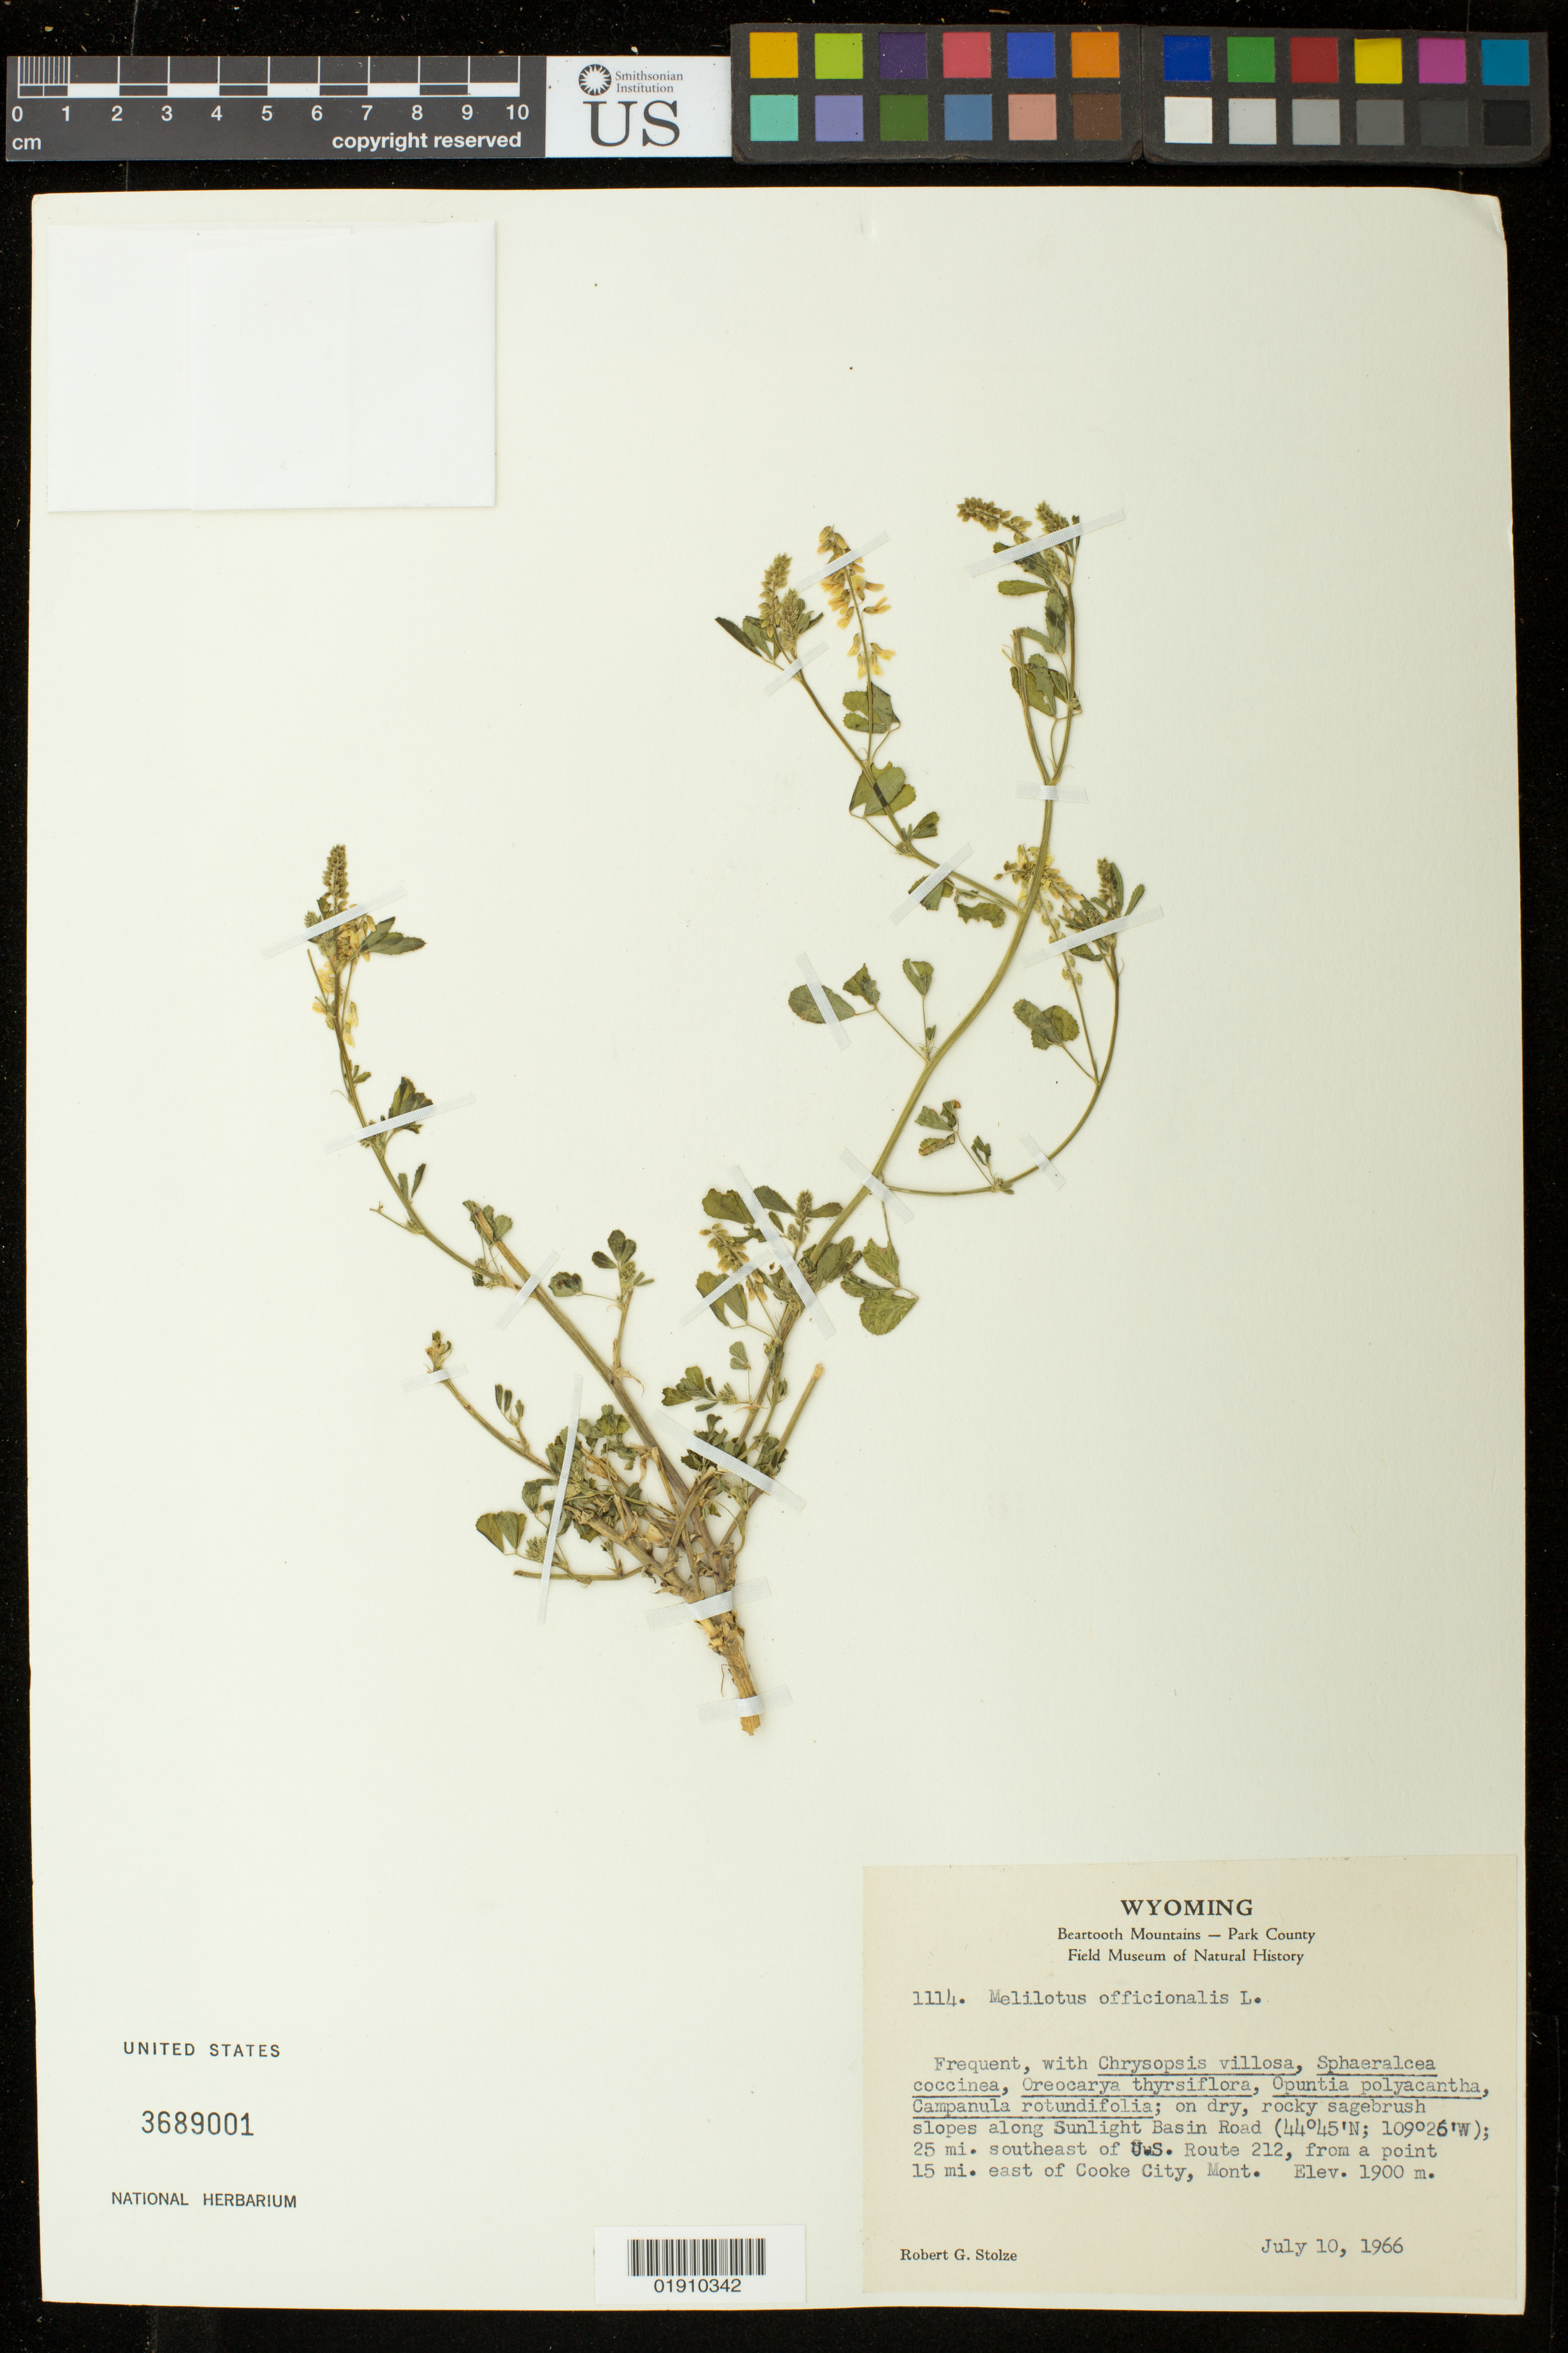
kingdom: Plantae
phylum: Tracheophyta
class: Magnoliopsida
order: Fabales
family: Fabaceae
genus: Melilotus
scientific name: Melilotus officinalis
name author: (L.) Lam.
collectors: R. G. Stolze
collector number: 1114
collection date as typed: July 10, 1966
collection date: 1966-07-10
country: United States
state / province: Wyoming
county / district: Park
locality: along Sunlight Basin Road, 25 mi. southeast of U.S. Route 212, from a point 15 mi. east of Cooke City, Mont.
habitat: on dry, rocky sagebrush slopes along Sunlight Basin Road.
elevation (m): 1900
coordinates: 44 45 0 N, 109 26 0 W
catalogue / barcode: US 3689001